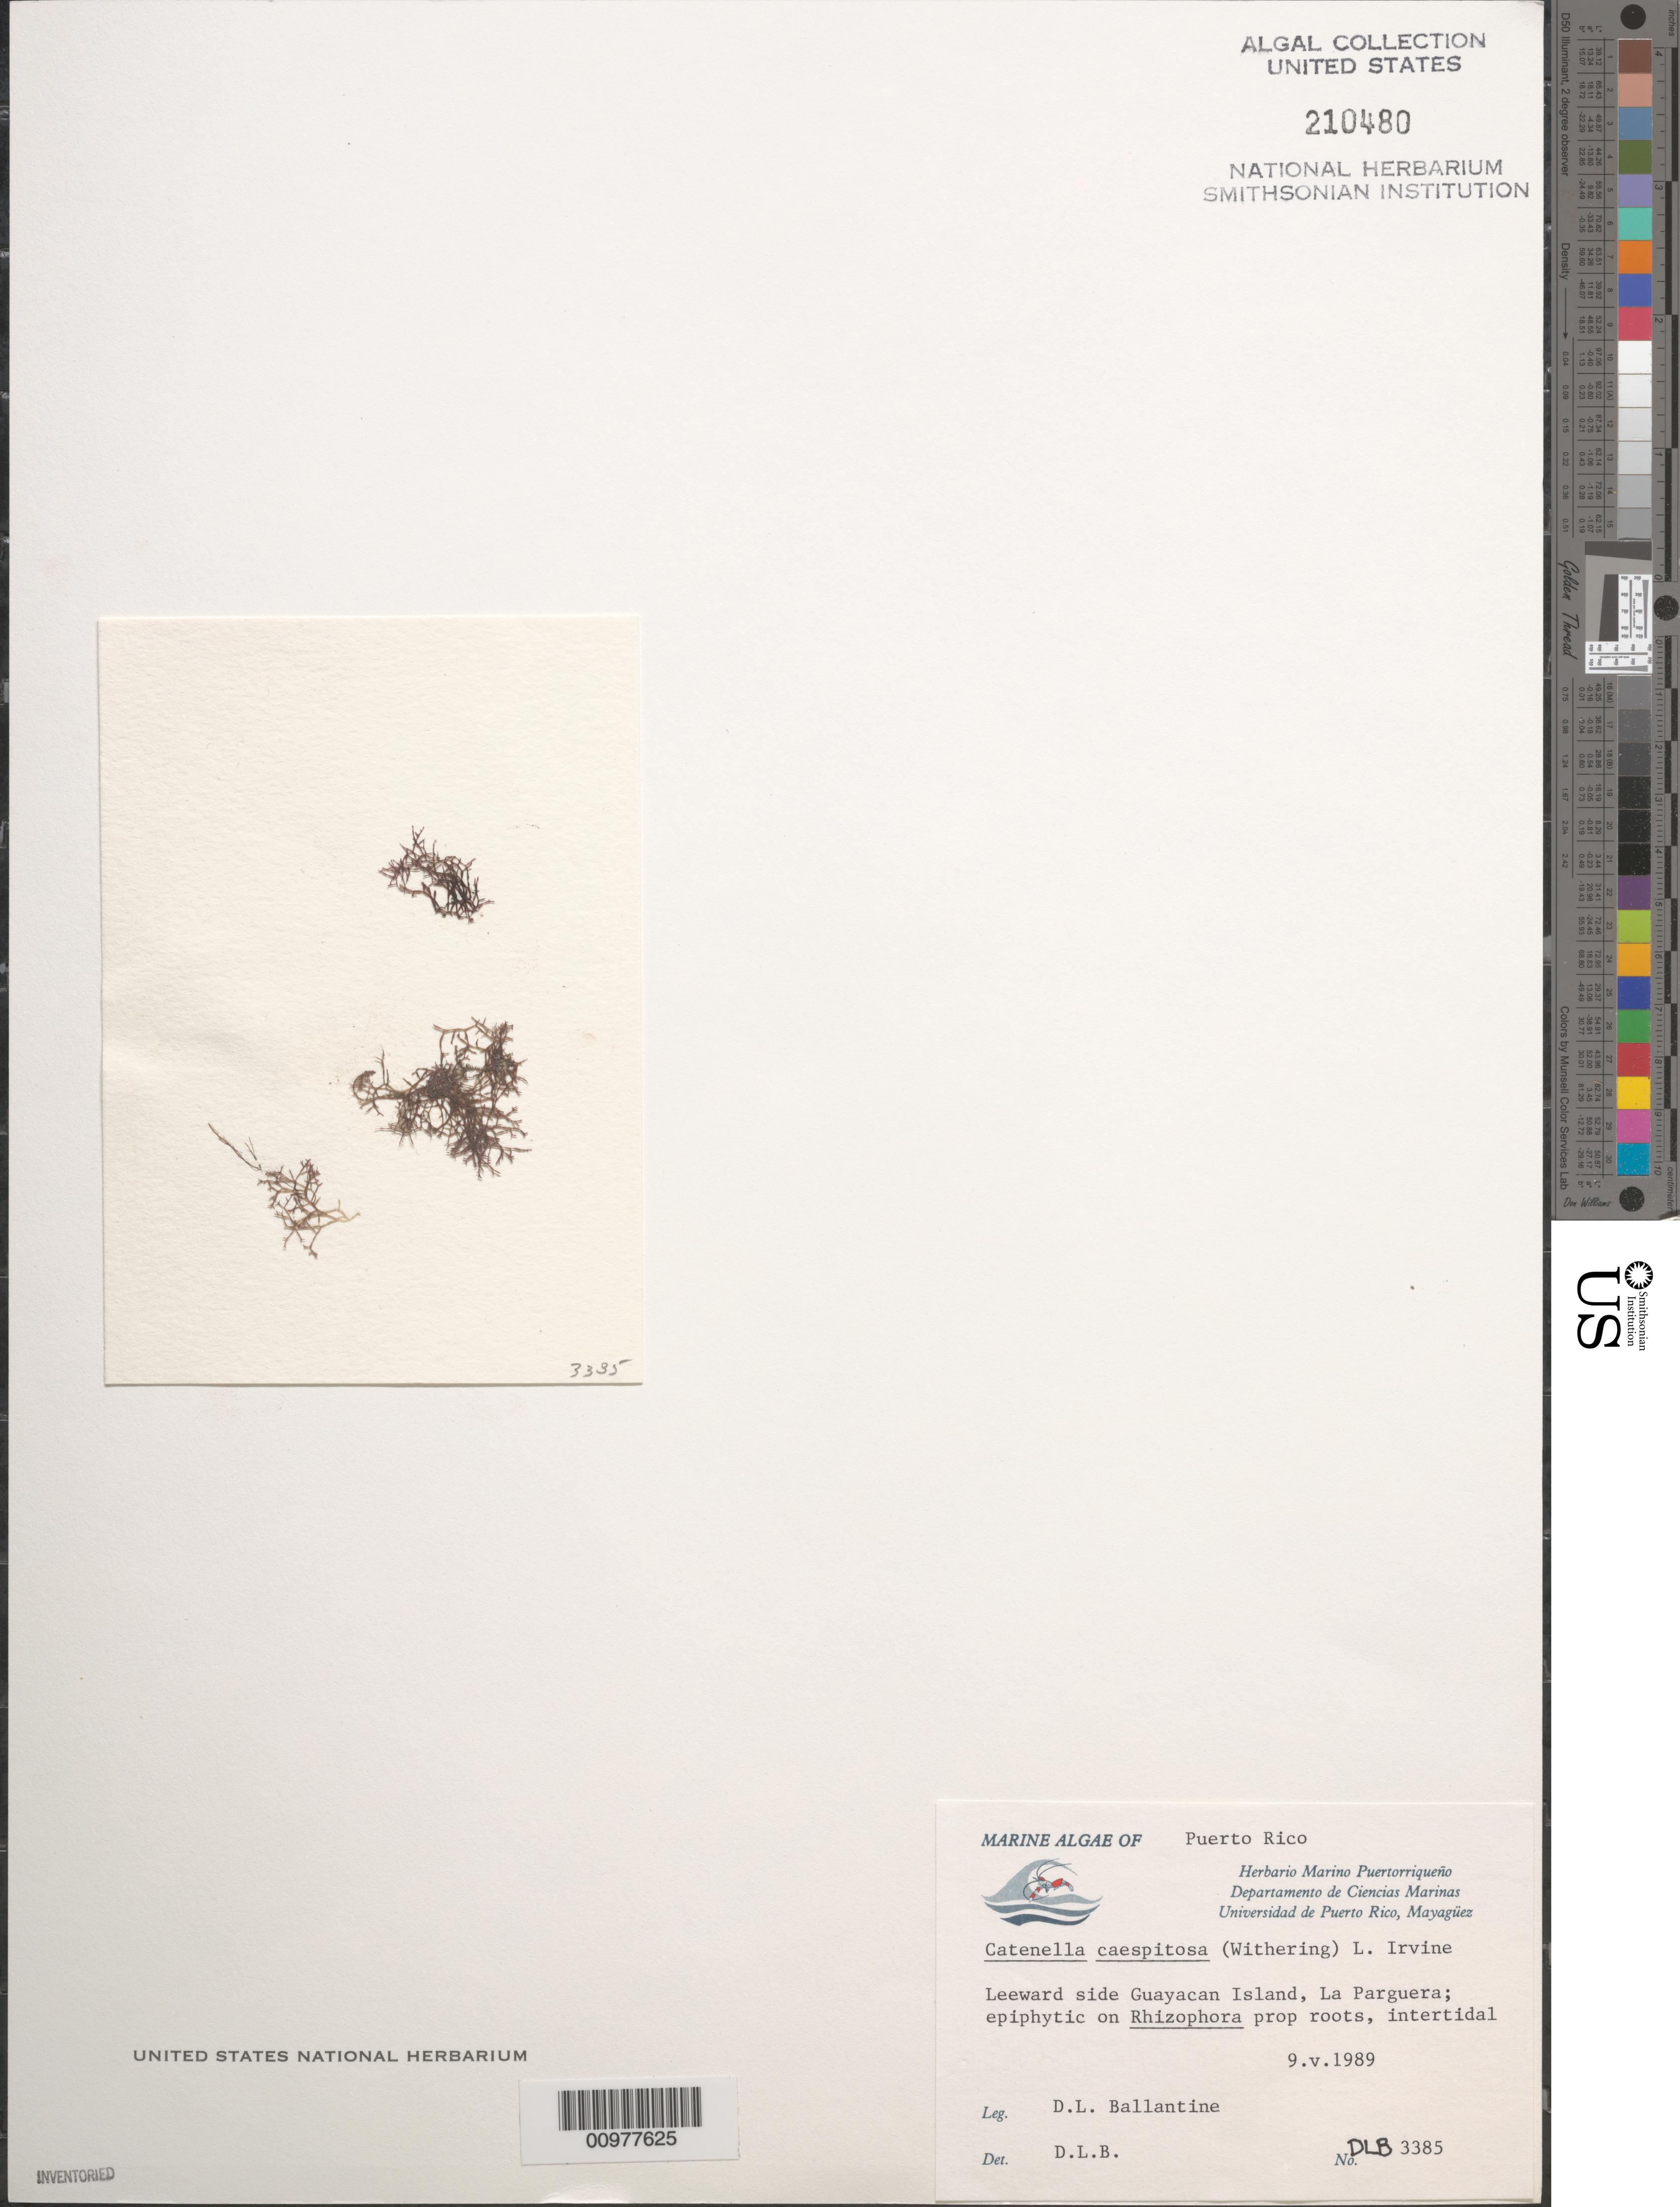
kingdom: Plantae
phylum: Rhodophyta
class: Florideophyceae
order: Gigartinales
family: Caulacanthaceae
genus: Catenella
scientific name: Catenella caespitosa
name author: (With.) L.M. Irvine in Parke & P.S. Dixon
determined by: Ballantine, D. L.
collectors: D.L. Ballantine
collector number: DLB 3385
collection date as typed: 09 May 1989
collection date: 1989-05-09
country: Puerto Rico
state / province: Lajas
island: Guayacan Island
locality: Lee side of island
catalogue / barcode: US 210480